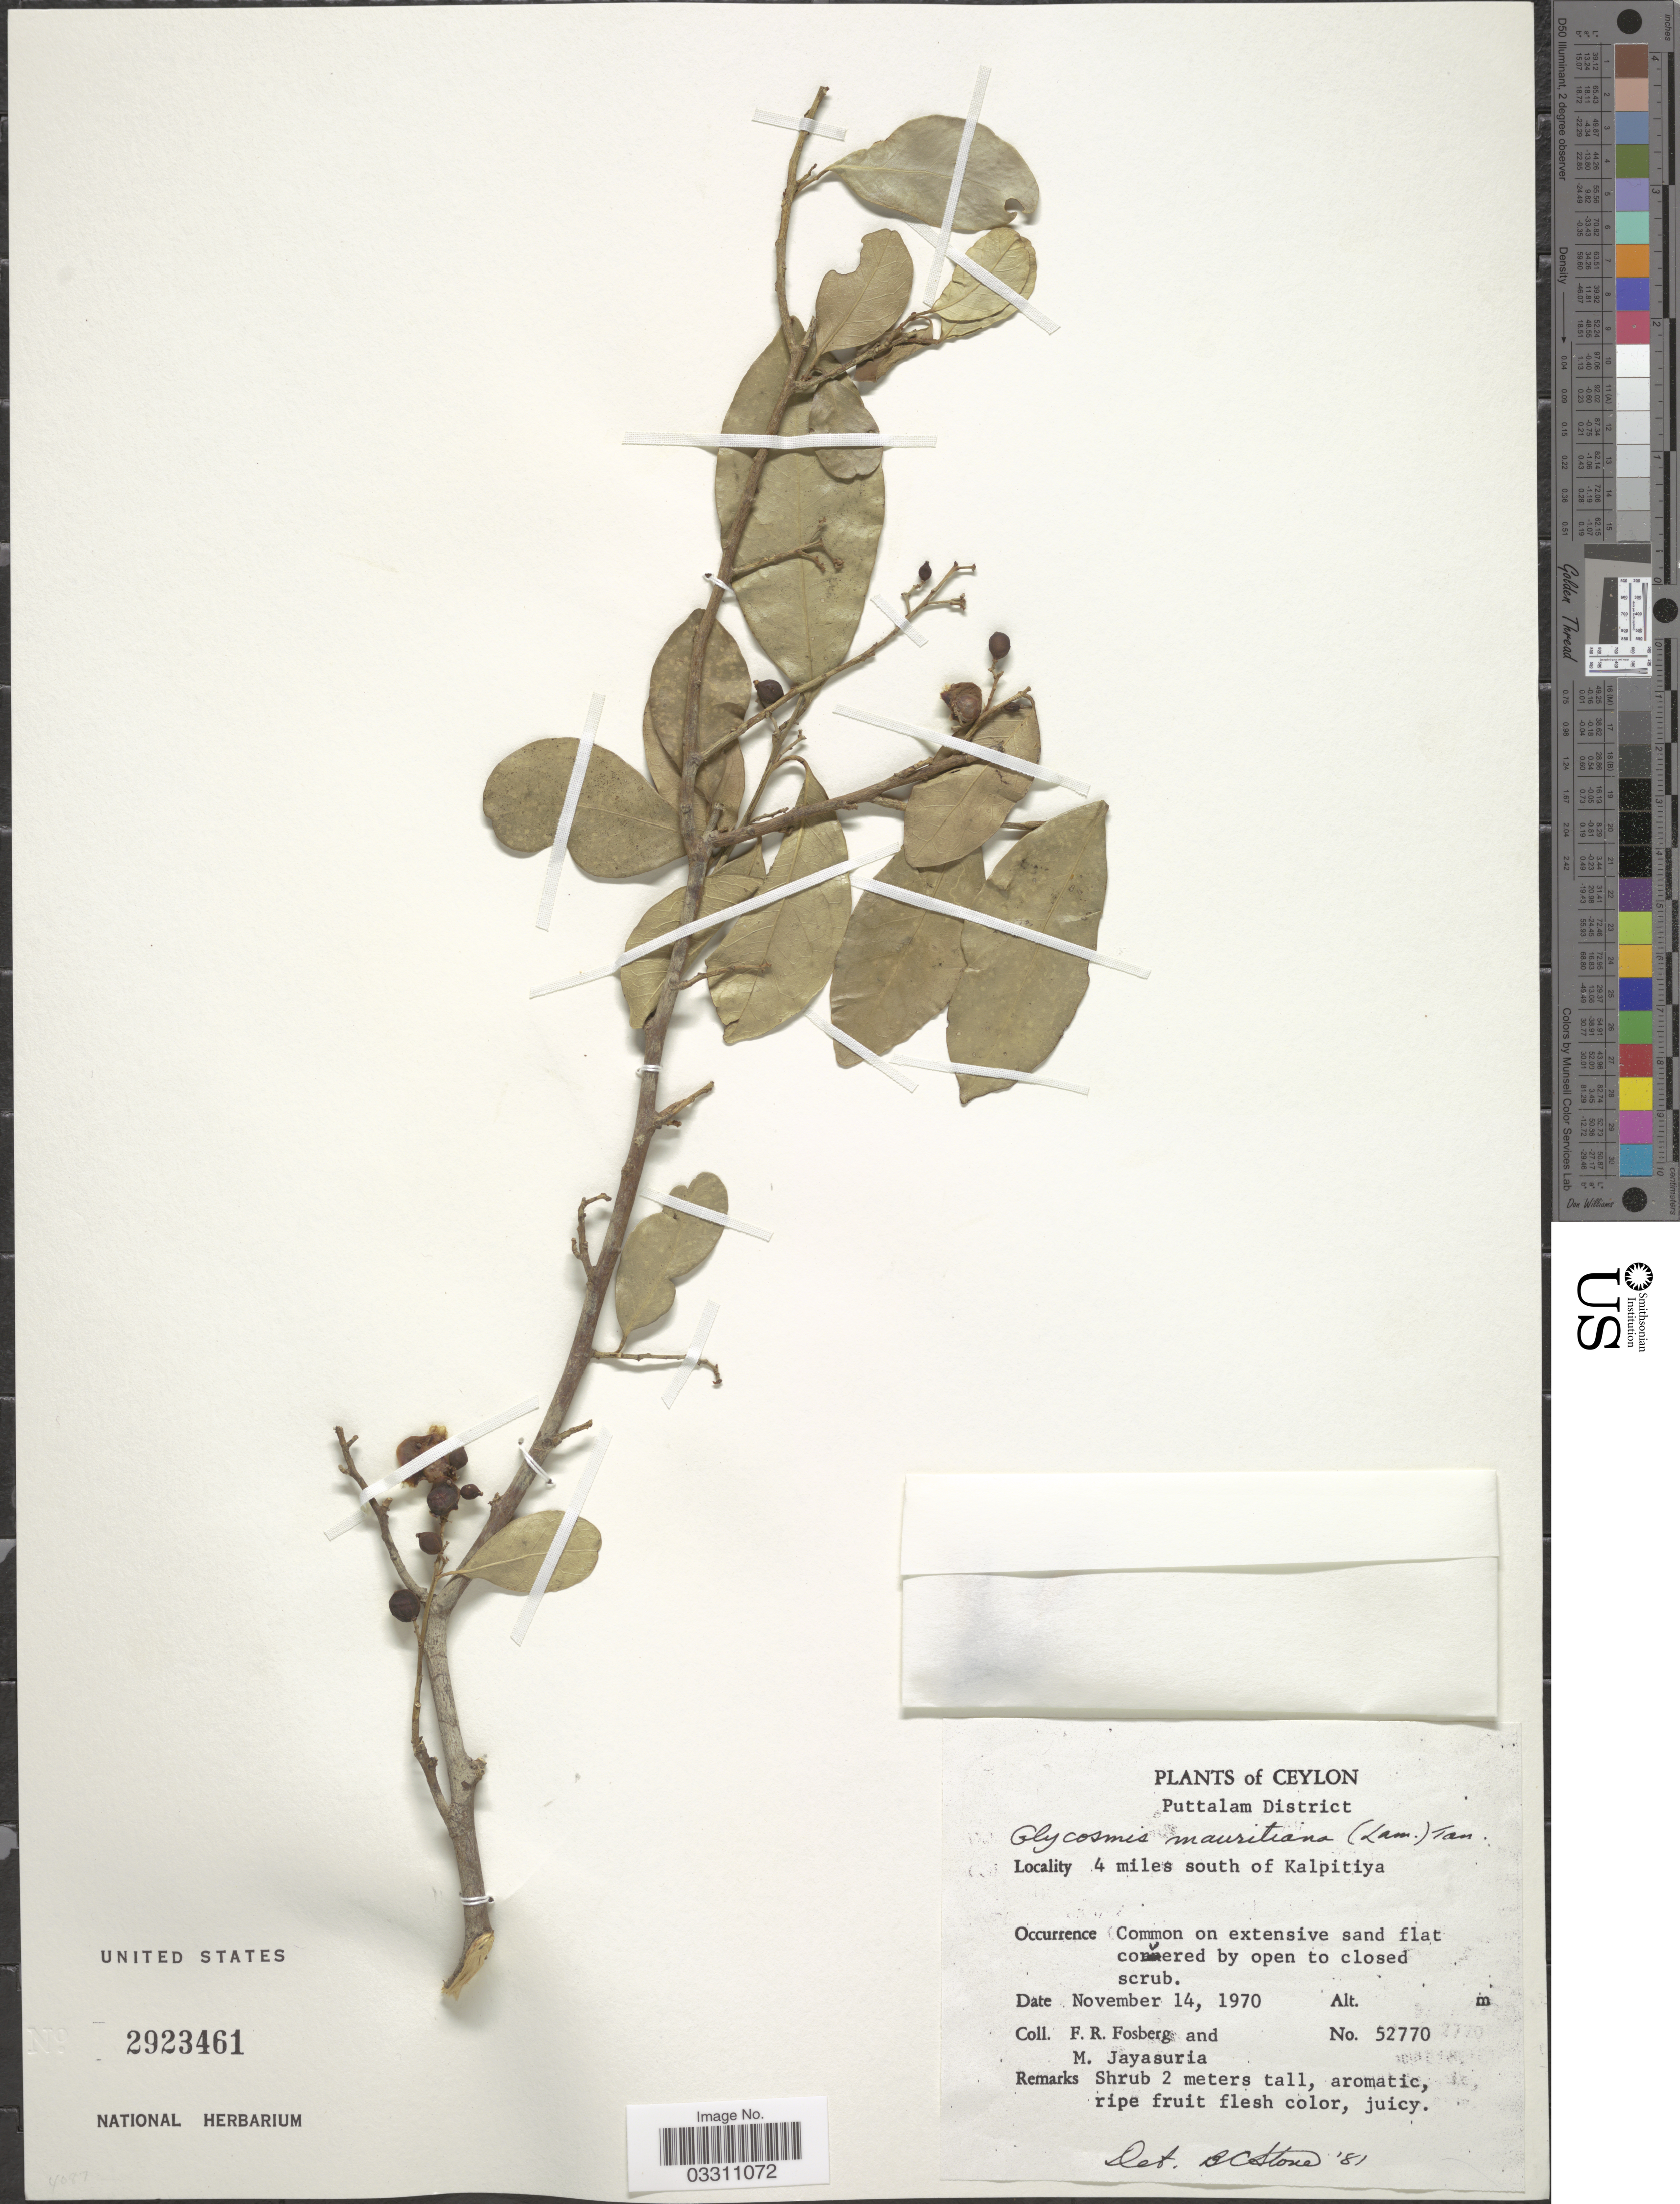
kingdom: Plantae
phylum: Tracheophyta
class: Magnoliopsida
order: Sapindales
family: Rutaceae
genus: Glycosmis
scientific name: Glycosmis mauritiana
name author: (Lamkey) Tanaka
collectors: F. R. Fosberg & M. Jayasuriya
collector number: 52770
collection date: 1970-11-14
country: Sri Lanka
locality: Ceylon, Puttalam District, 4 miles south of Kalpitiya.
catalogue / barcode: US 2923461